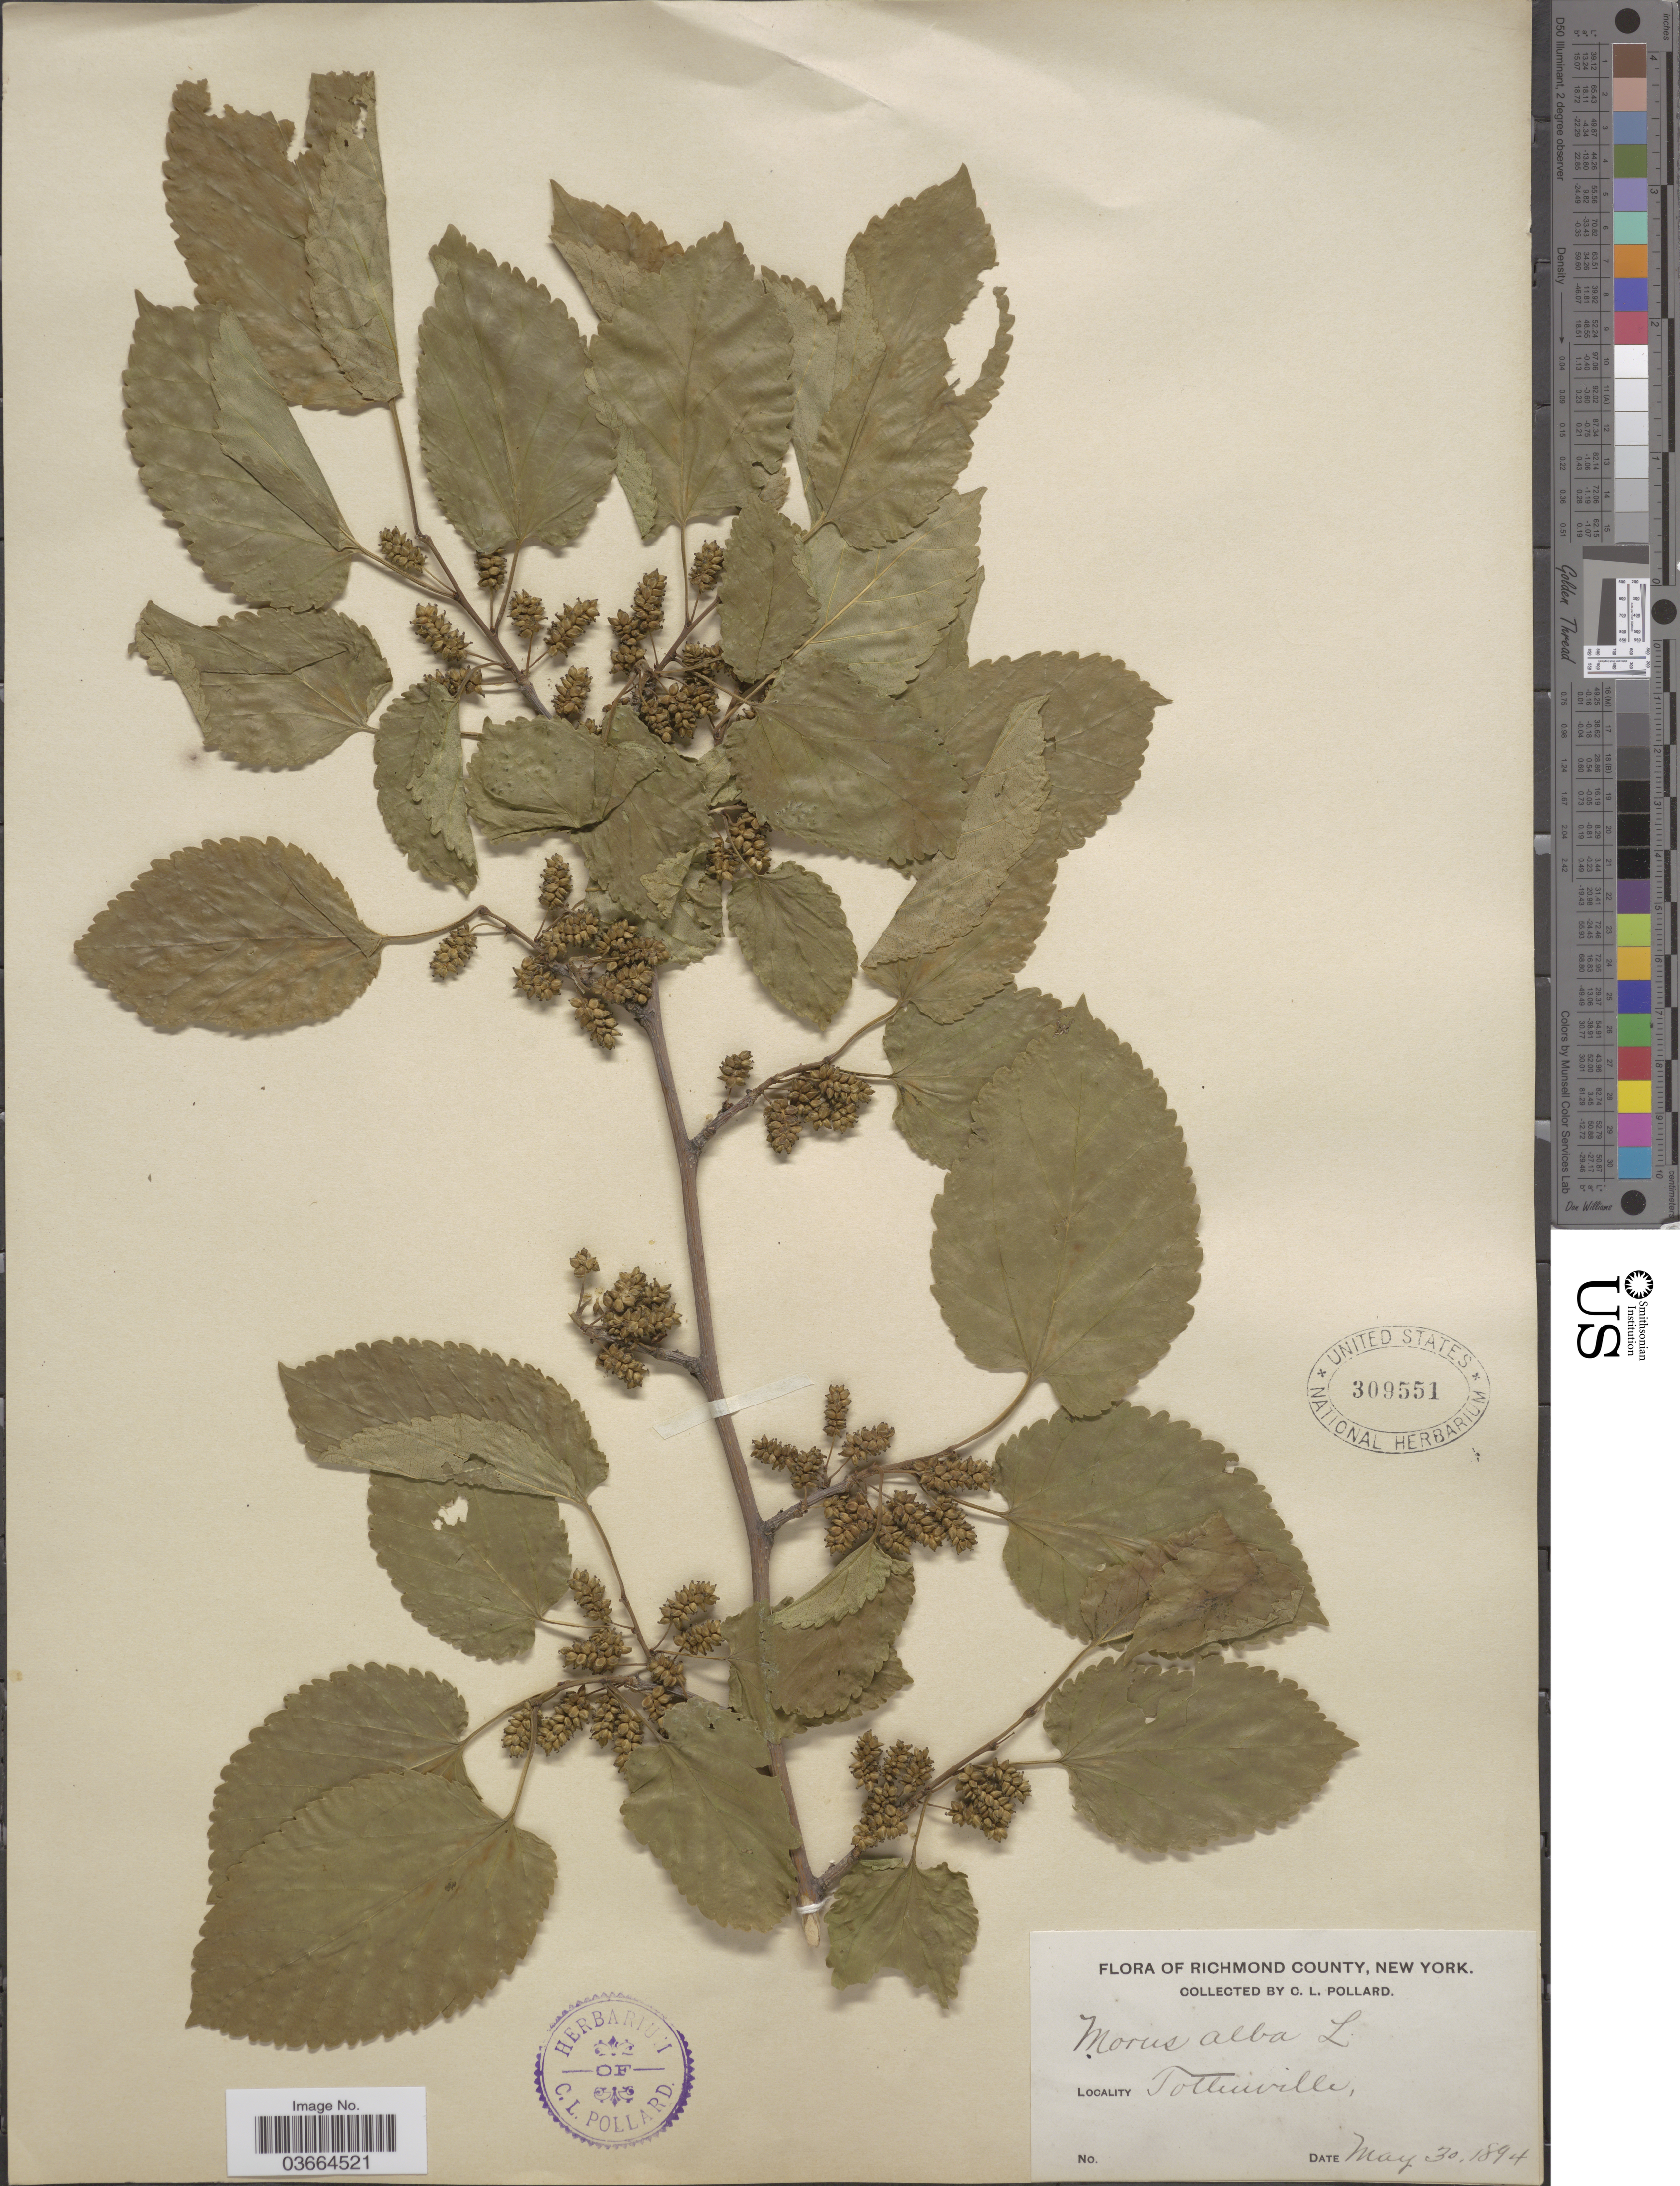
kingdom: Plantae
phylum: Tracheophyta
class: Magnoliopsida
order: Rosales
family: Moraceae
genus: Morus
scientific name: Morus alba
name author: L.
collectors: C. L. Pollard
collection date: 1894-05-30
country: United States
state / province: New York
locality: Richmond County. Tottenville.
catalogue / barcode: US 309551